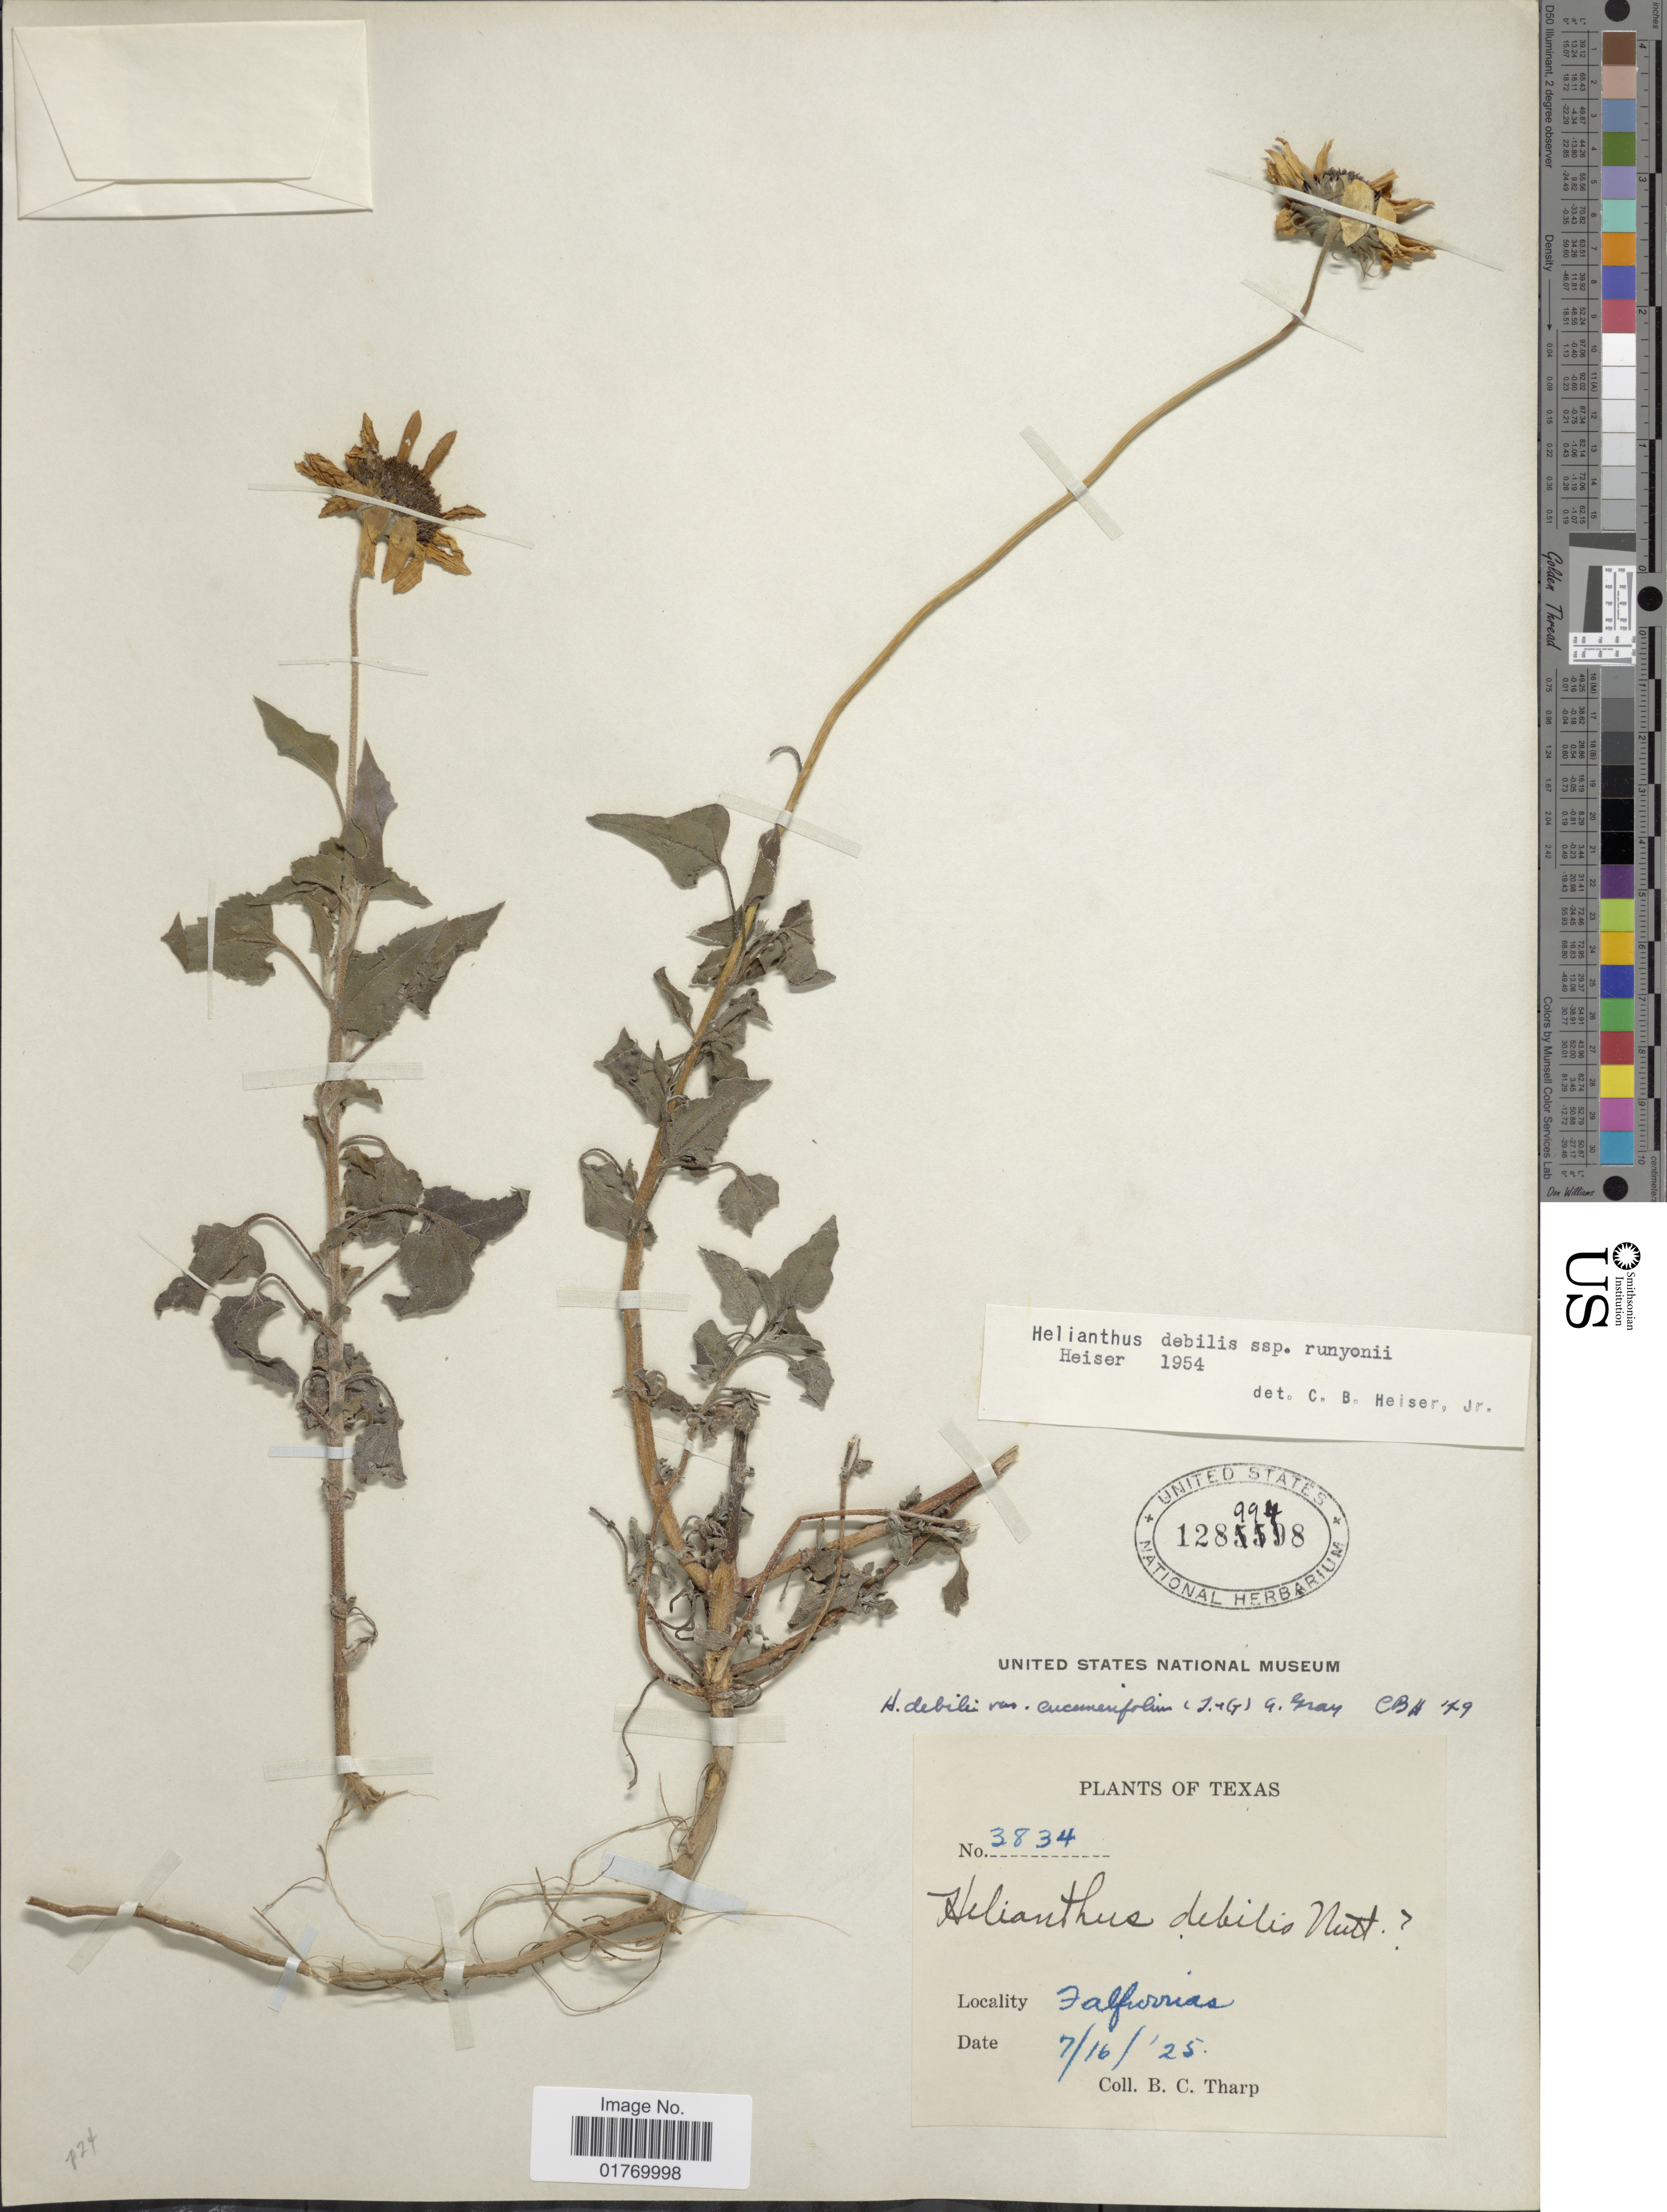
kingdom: Plantae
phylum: Tracheophyta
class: Magnoliopsida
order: Asterales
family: Asteraceae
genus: Helianthus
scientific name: Helianthus debilis subsp. runyoni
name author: Heiser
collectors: B. C. Tharp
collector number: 3834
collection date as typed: Transcribed d/m/y: 16/7/25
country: United States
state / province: Texas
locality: Falfronas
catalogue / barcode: US 1289978